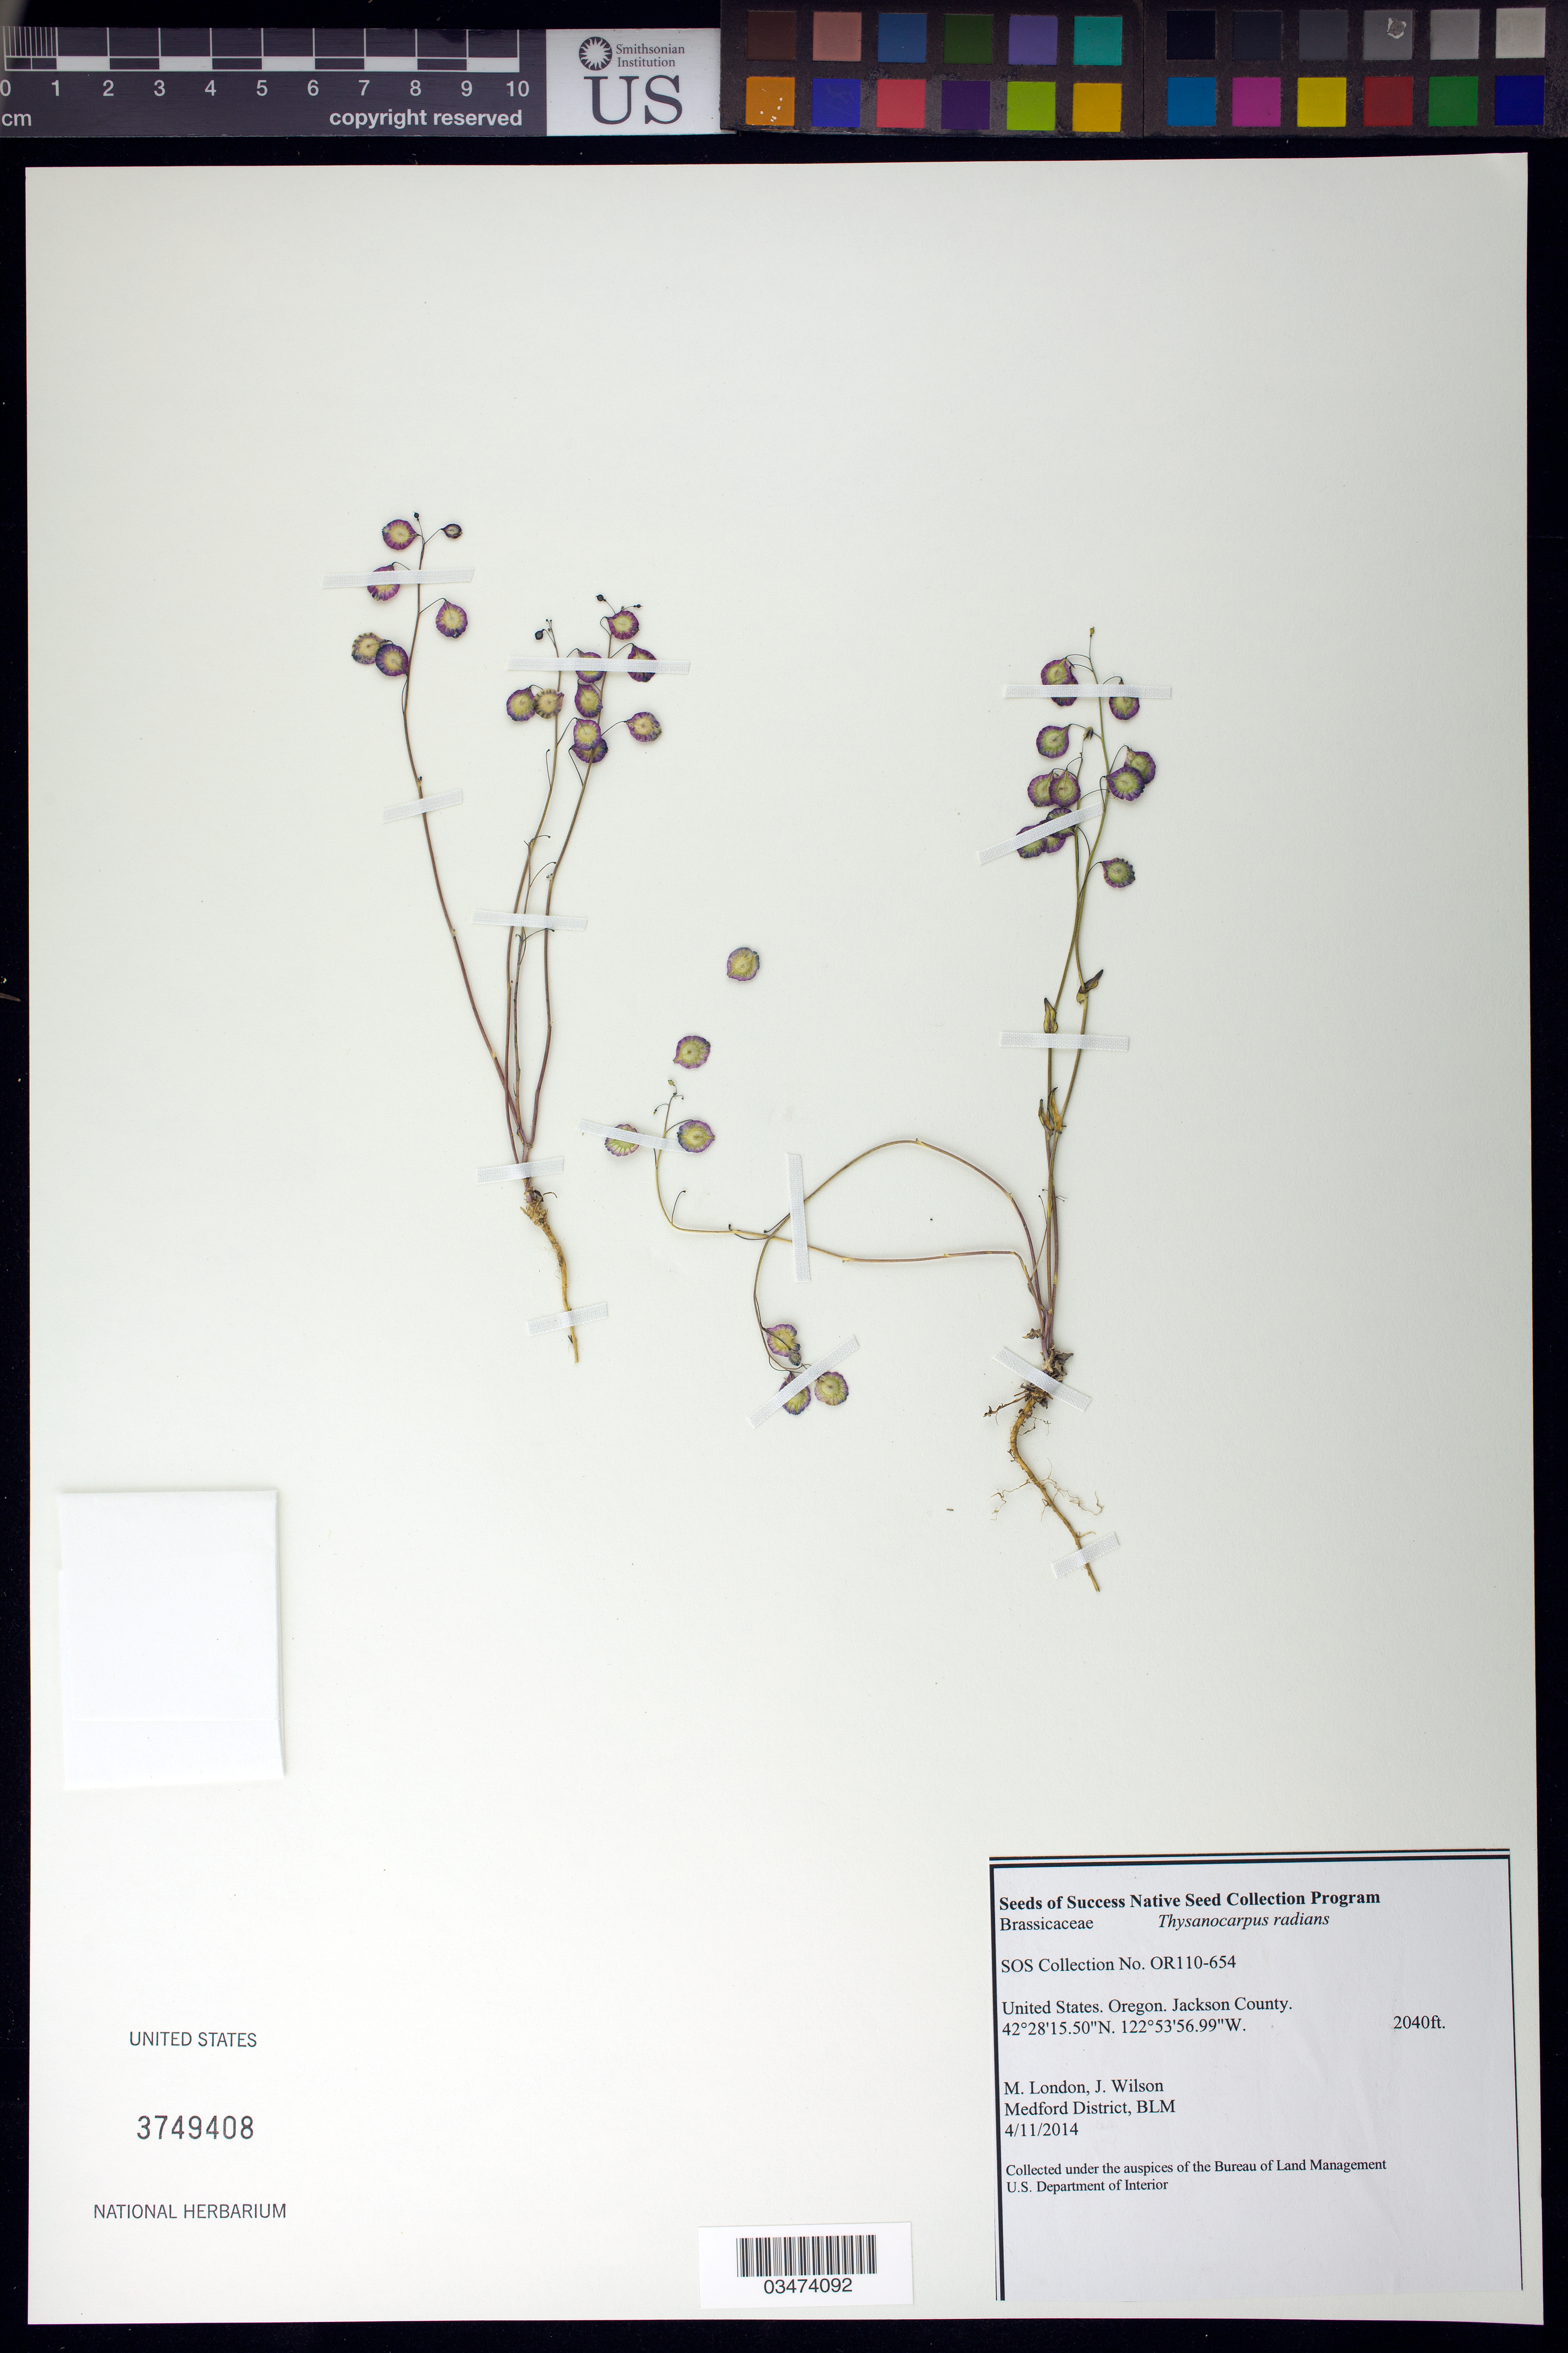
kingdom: Plantae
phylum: Tracheophyta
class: Magnoliopsida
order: Brassicales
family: Brassicaceae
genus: Thysanocarpus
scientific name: Thysanocarpus radians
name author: Benth.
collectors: M. London & J. Wilson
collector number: OR110-654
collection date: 2014-04-11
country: United States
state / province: Oregon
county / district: Jackson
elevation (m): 622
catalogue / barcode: US 3749408